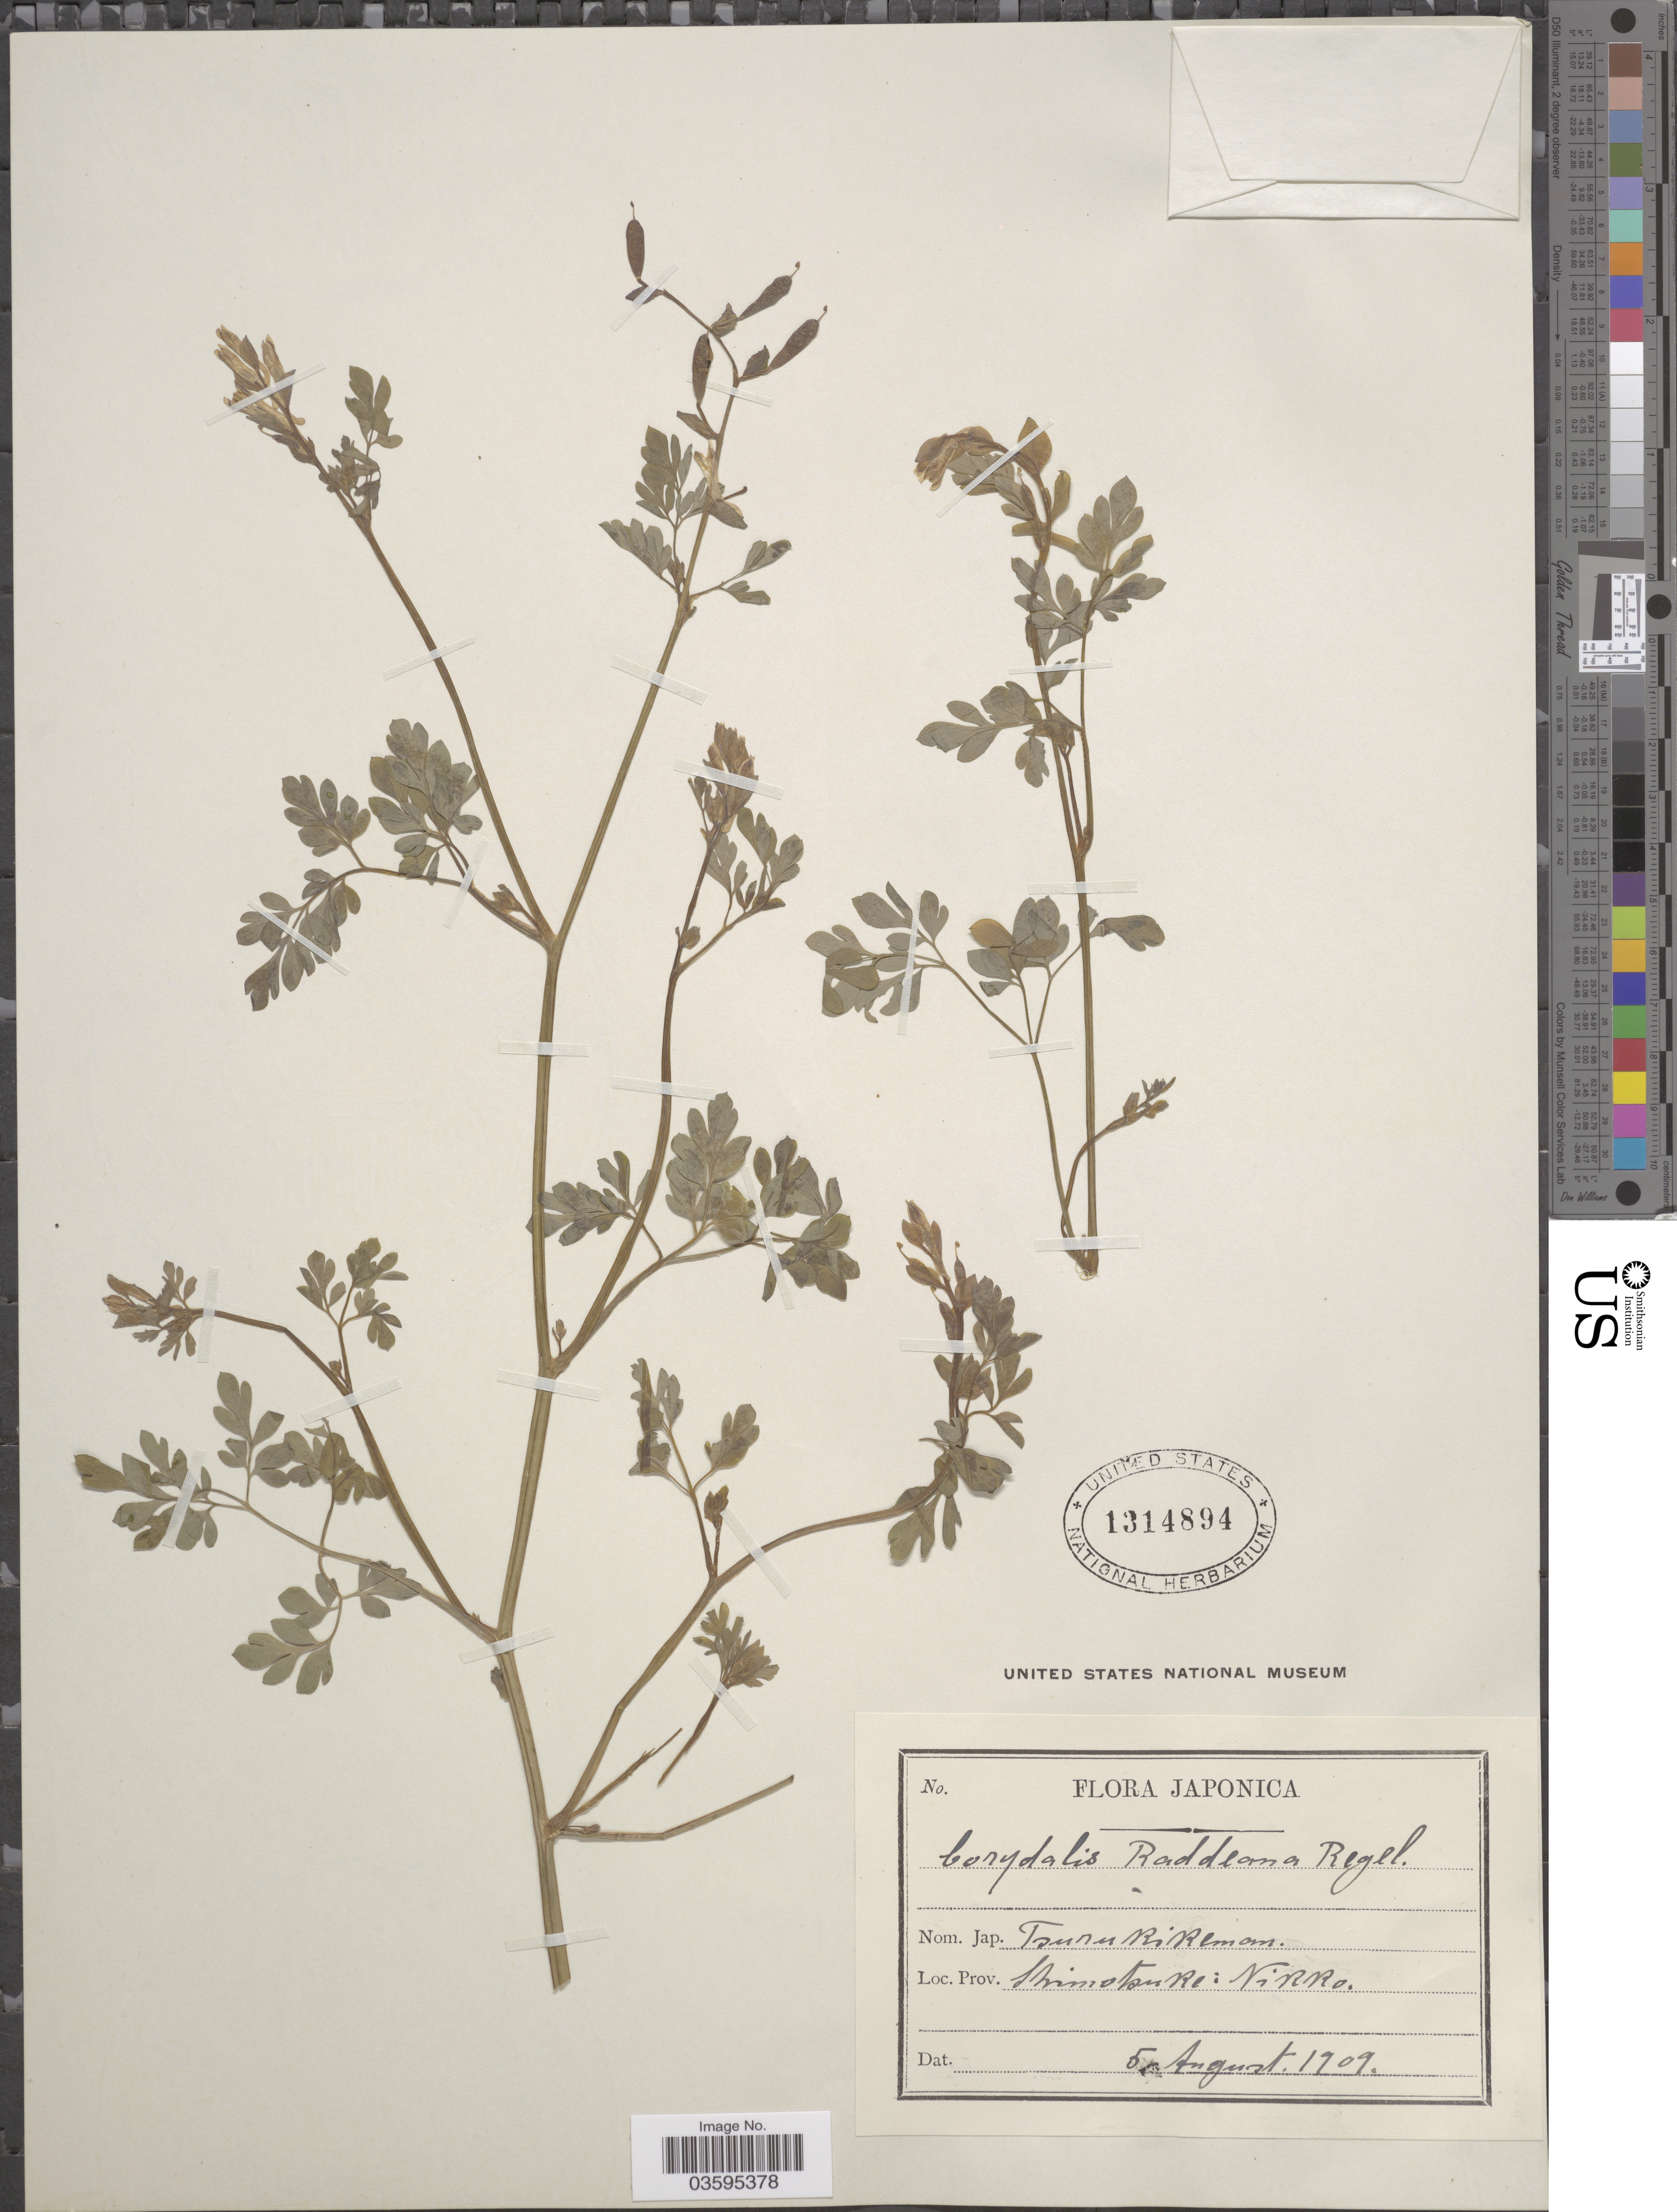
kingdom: Plantae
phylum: Tracheophyta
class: Magnoliopsida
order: Ranunculales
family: Papaveraceae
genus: Corydalis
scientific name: Corydalis raddeana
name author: Regel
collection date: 1909-08-05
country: Japan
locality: Shimotsuke: Nikko.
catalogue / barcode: US 1314894